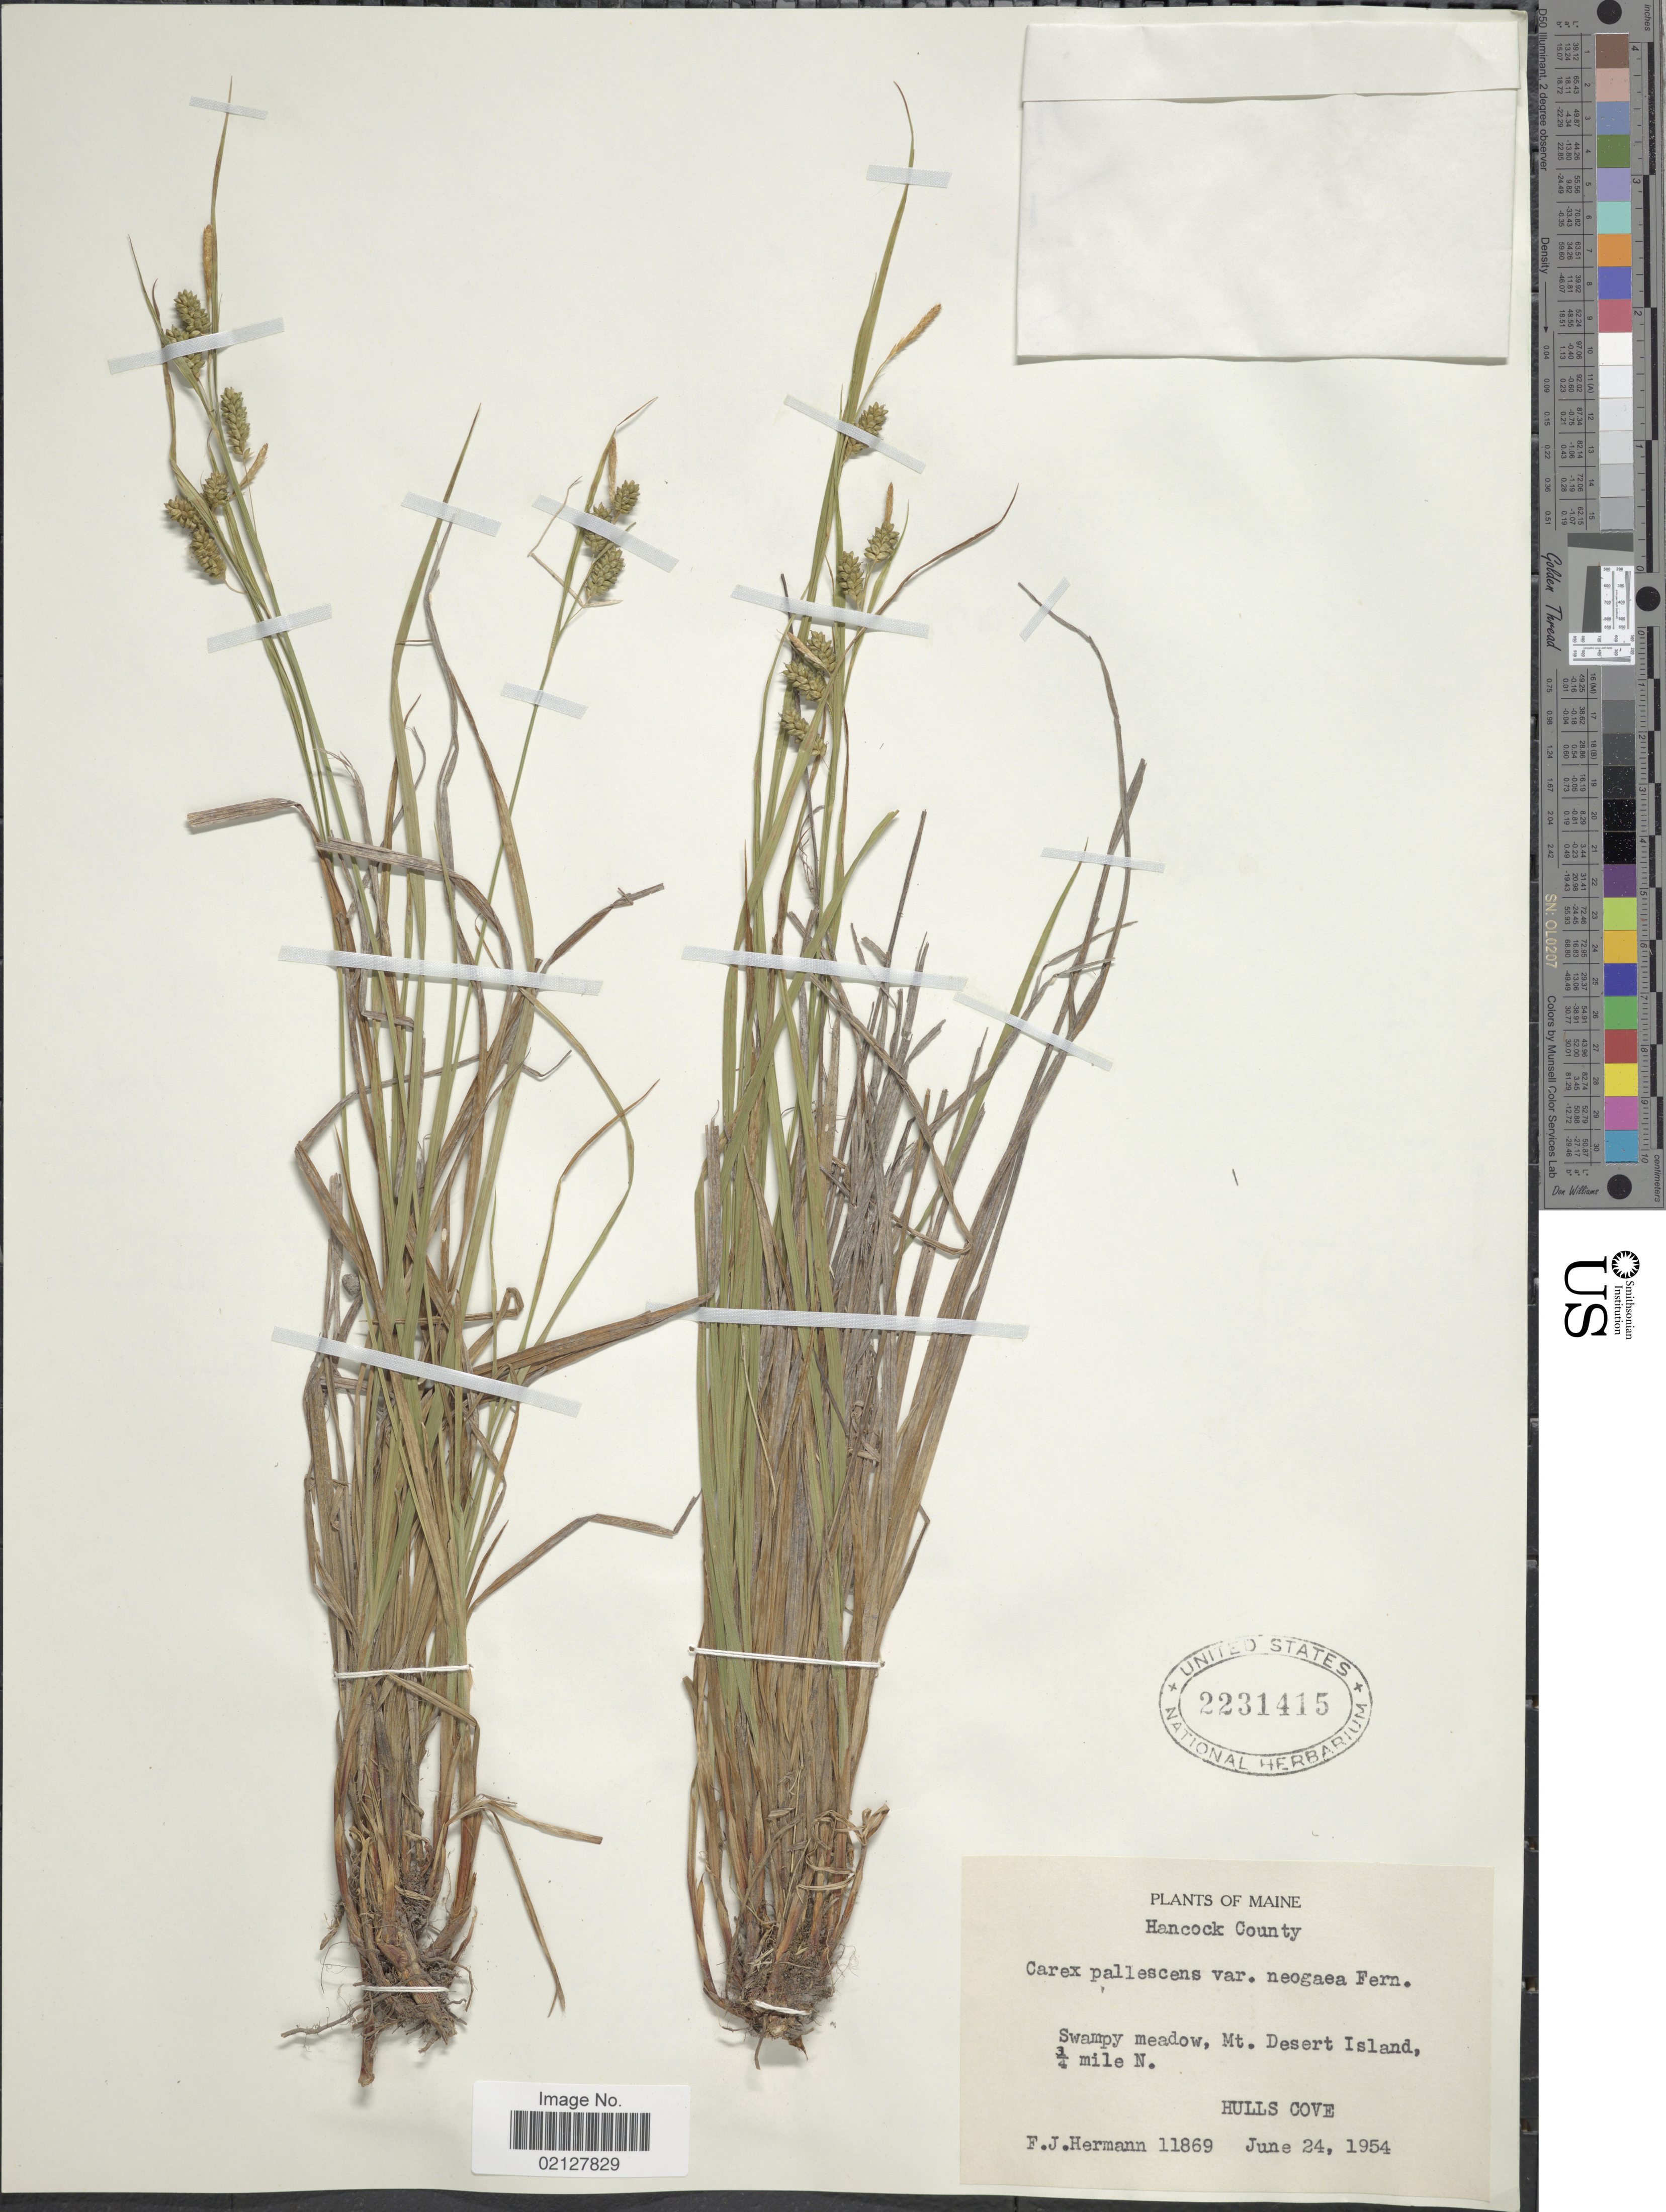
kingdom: Plantae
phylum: Tracheophyta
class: Liliopsida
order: Poales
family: Cyperaceae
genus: Carex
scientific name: Carex pallescens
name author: L.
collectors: F. J. Hermann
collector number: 11869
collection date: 1954-06-24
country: United States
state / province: Maine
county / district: Hancock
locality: Swampy meadow, Mt. Desert Island, 3/4 mile N. Hulls Cove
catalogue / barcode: US 2231415